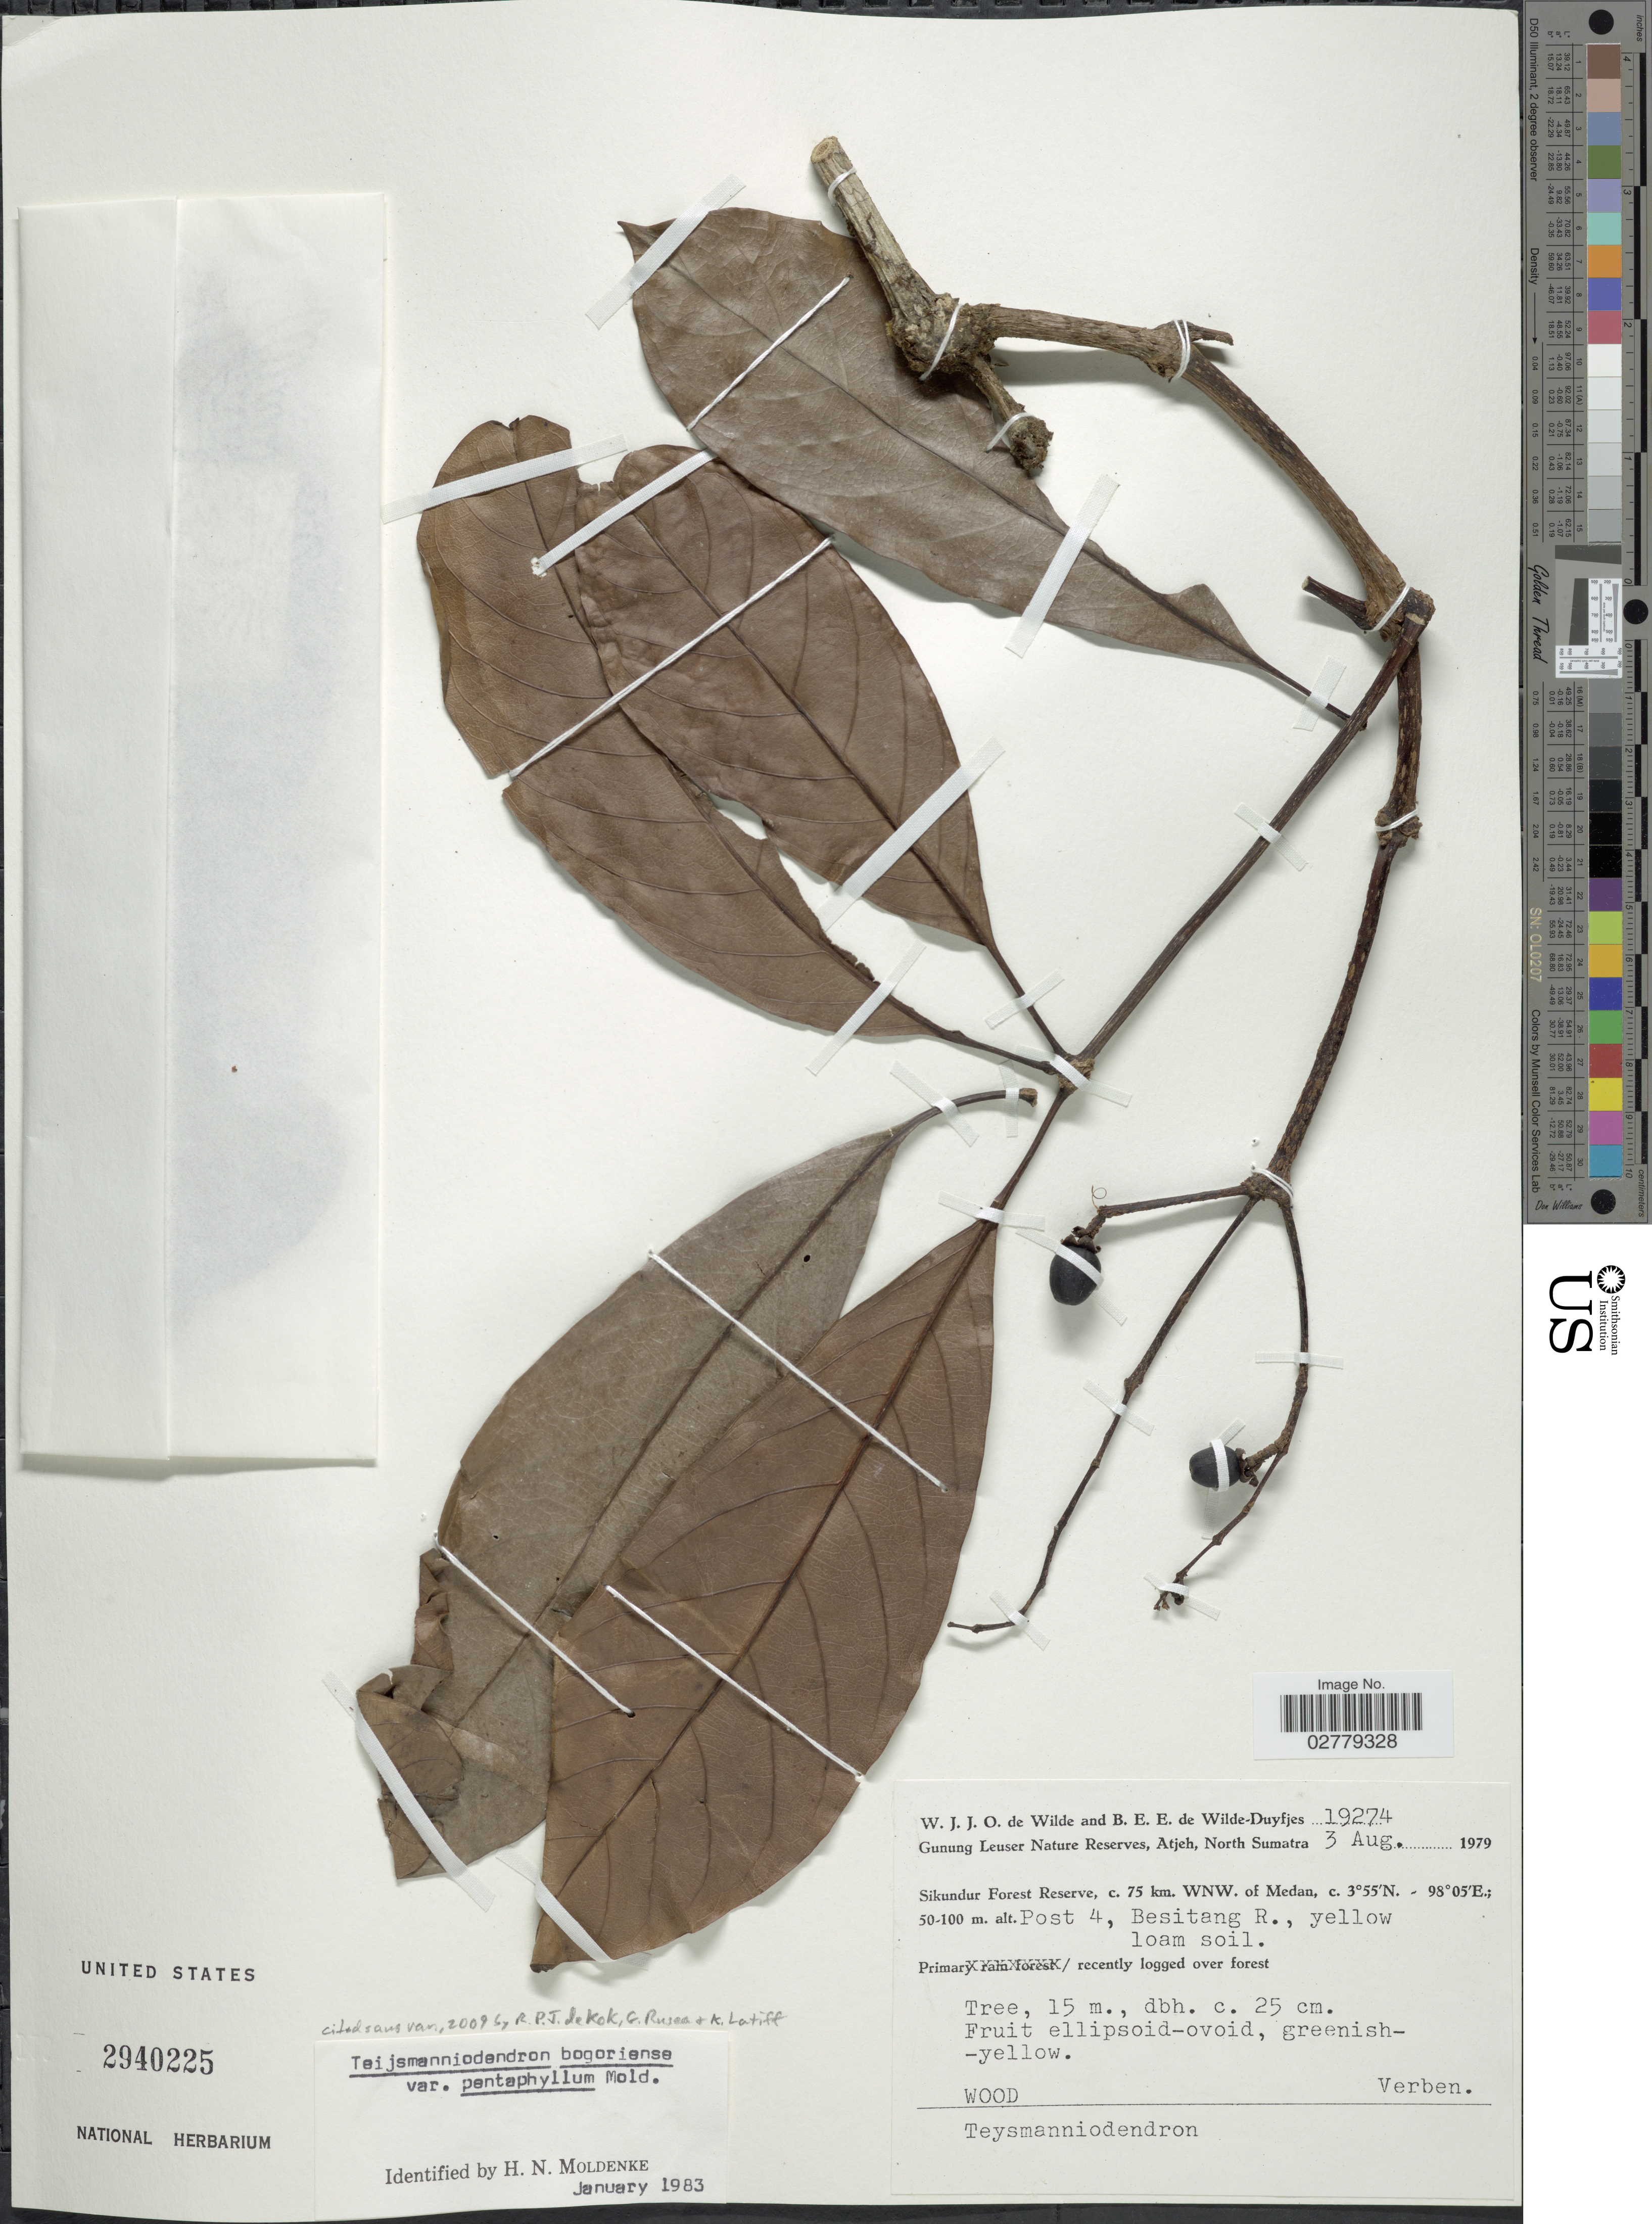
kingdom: Plantae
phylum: Tracheophyta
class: Magnoliopsida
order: Lamiales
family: Lamiaceae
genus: Teijsmanniodendron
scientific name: Teijsmanniodendron bogoriense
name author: Koord.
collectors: W. J. de Wilde & B. E. de Wilde-Duyfjes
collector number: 19274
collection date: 1979-08-03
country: Indonesia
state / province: Sumatra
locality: Gunung Leuser Nature Reserve, Atjeh, North Sumatra. Sikundur Forest Reserve, c. 75 km. WNW. of Medan. Post 4, Besitang R.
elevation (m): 50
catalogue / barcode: US 2940225